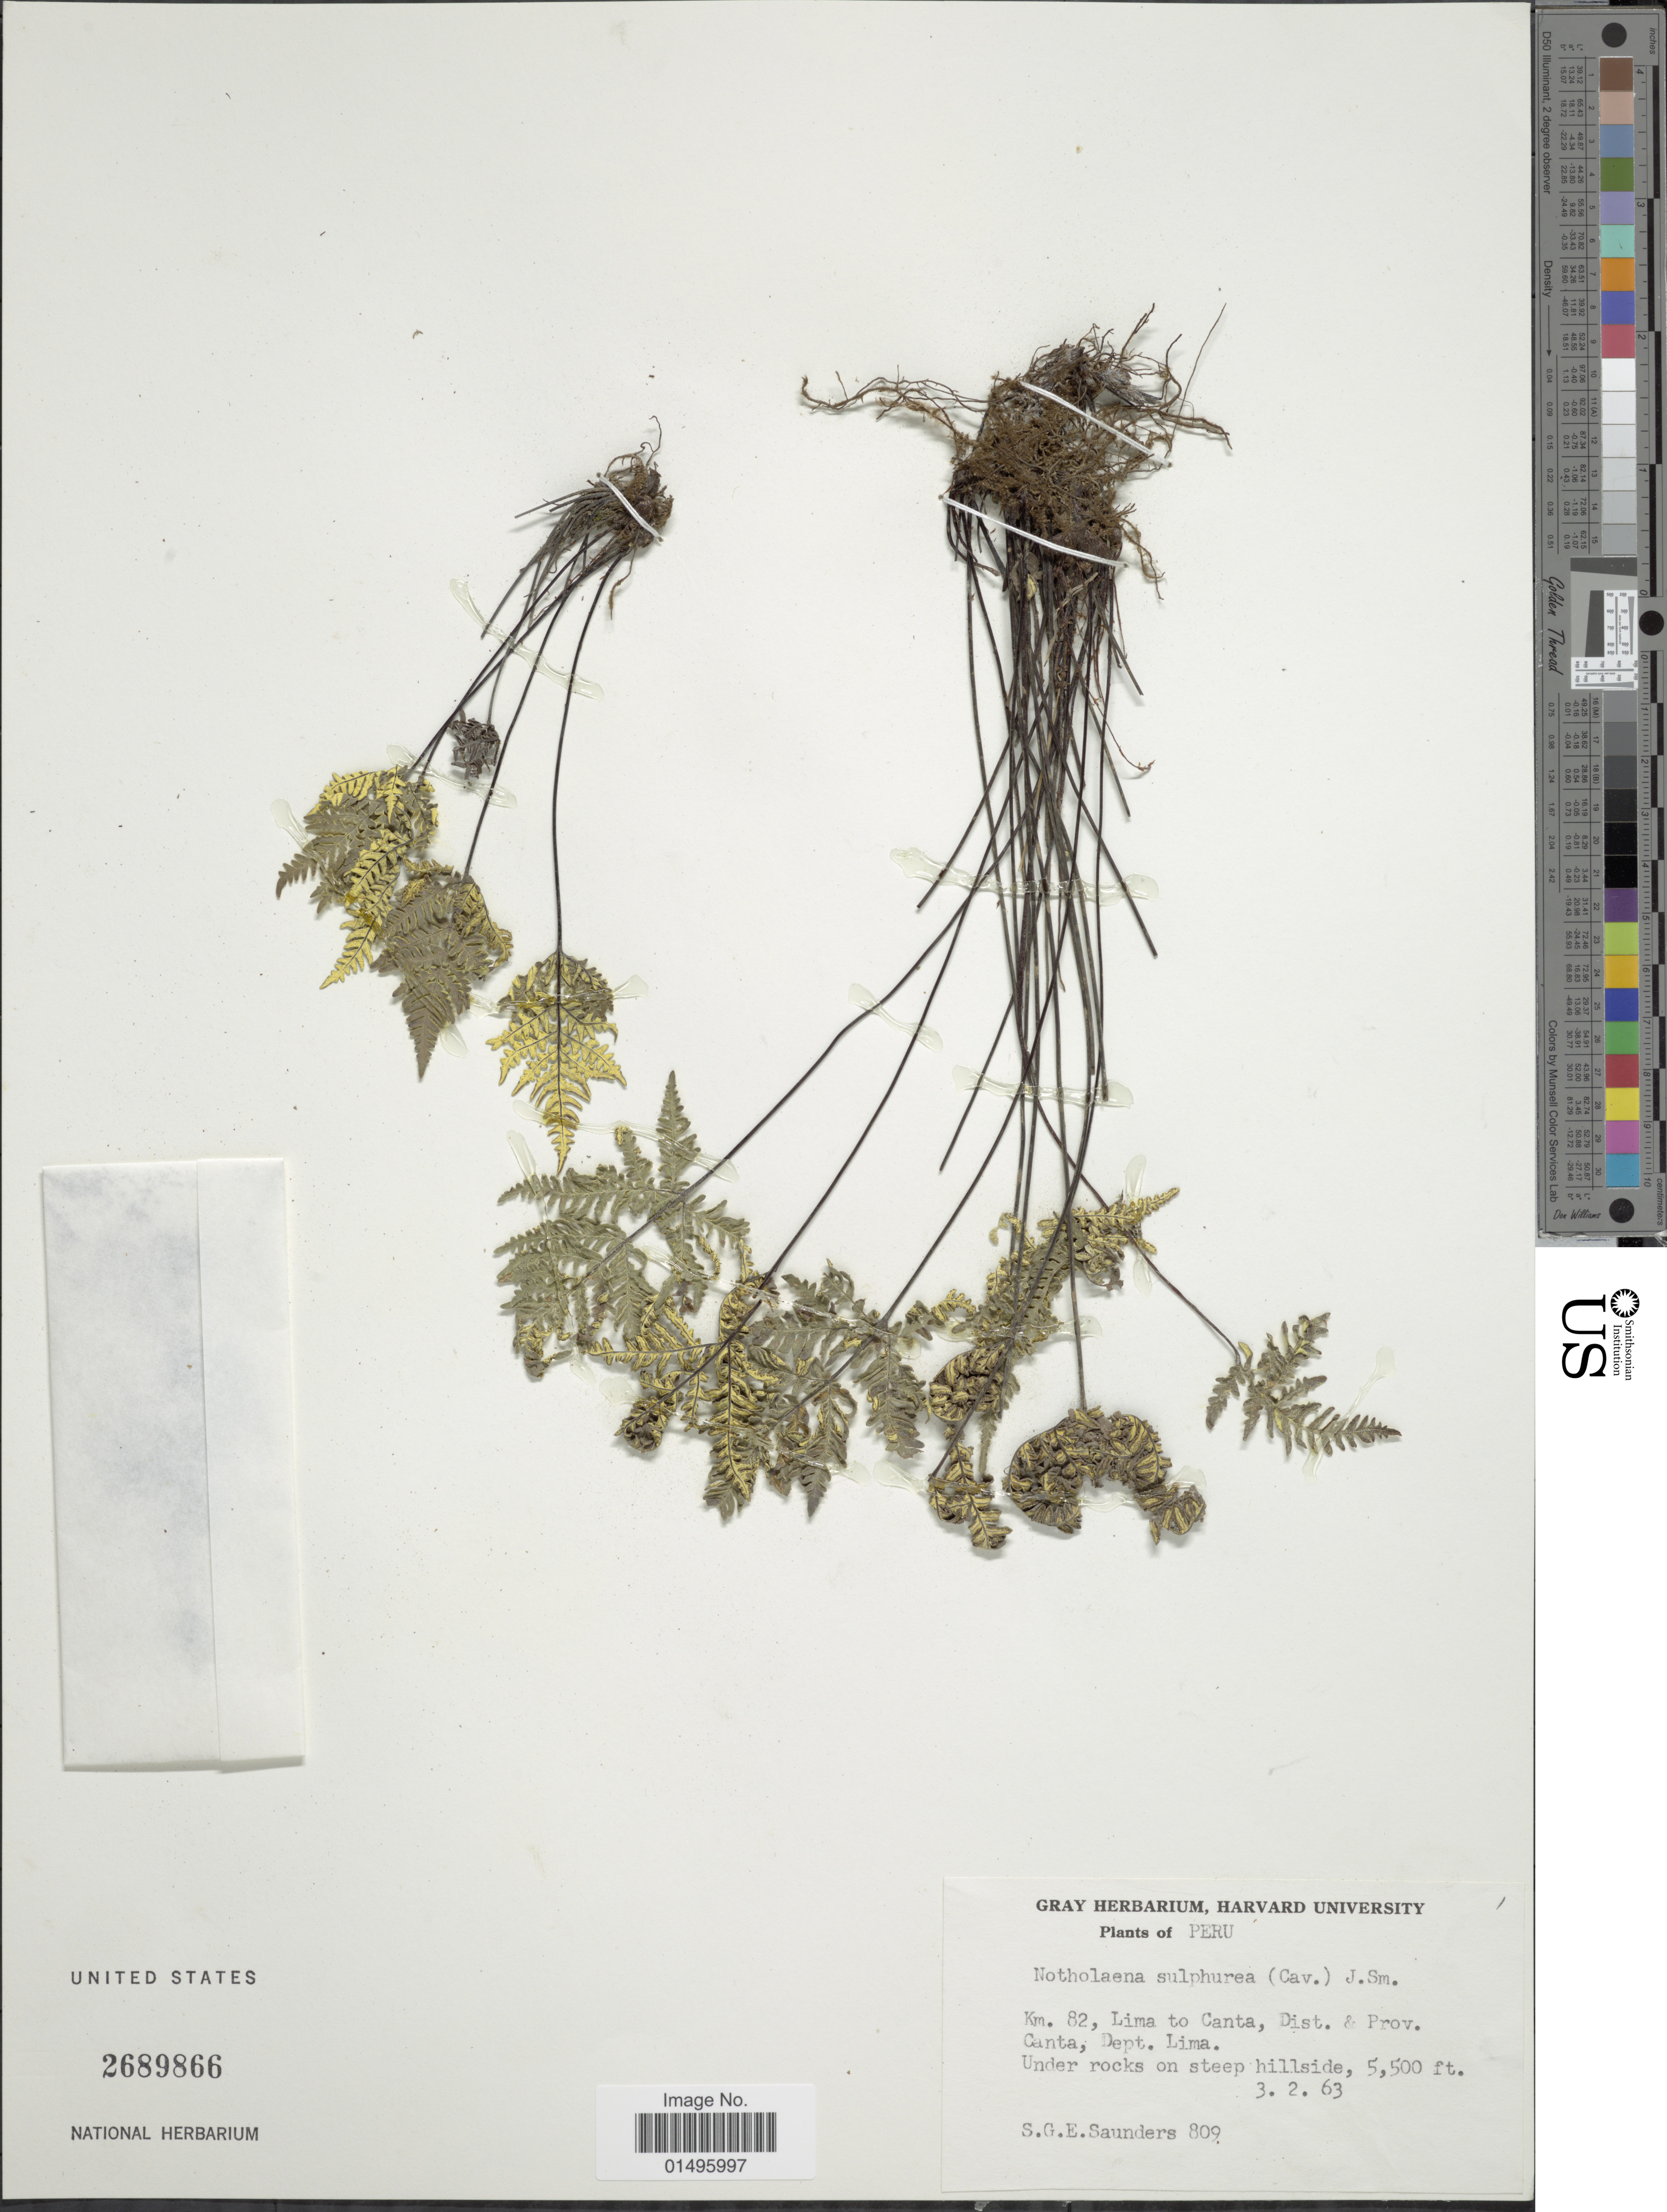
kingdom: Plantae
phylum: Tracheophyta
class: Polypodiopsida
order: Polypodiales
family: Pteridaceae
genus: Notholaena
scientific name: Notholaena sulphurea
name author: (Cav.) Small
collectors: S. G. E. Saunders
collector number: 809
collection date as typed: Transcribed d/m/y: 3/2/63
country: Peru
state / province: Lima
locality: Peru, Km. 82, Lima to Canta, Distr. & Prov. Canta, Dept. Lima.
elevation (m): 1676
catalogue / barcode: US 2689866